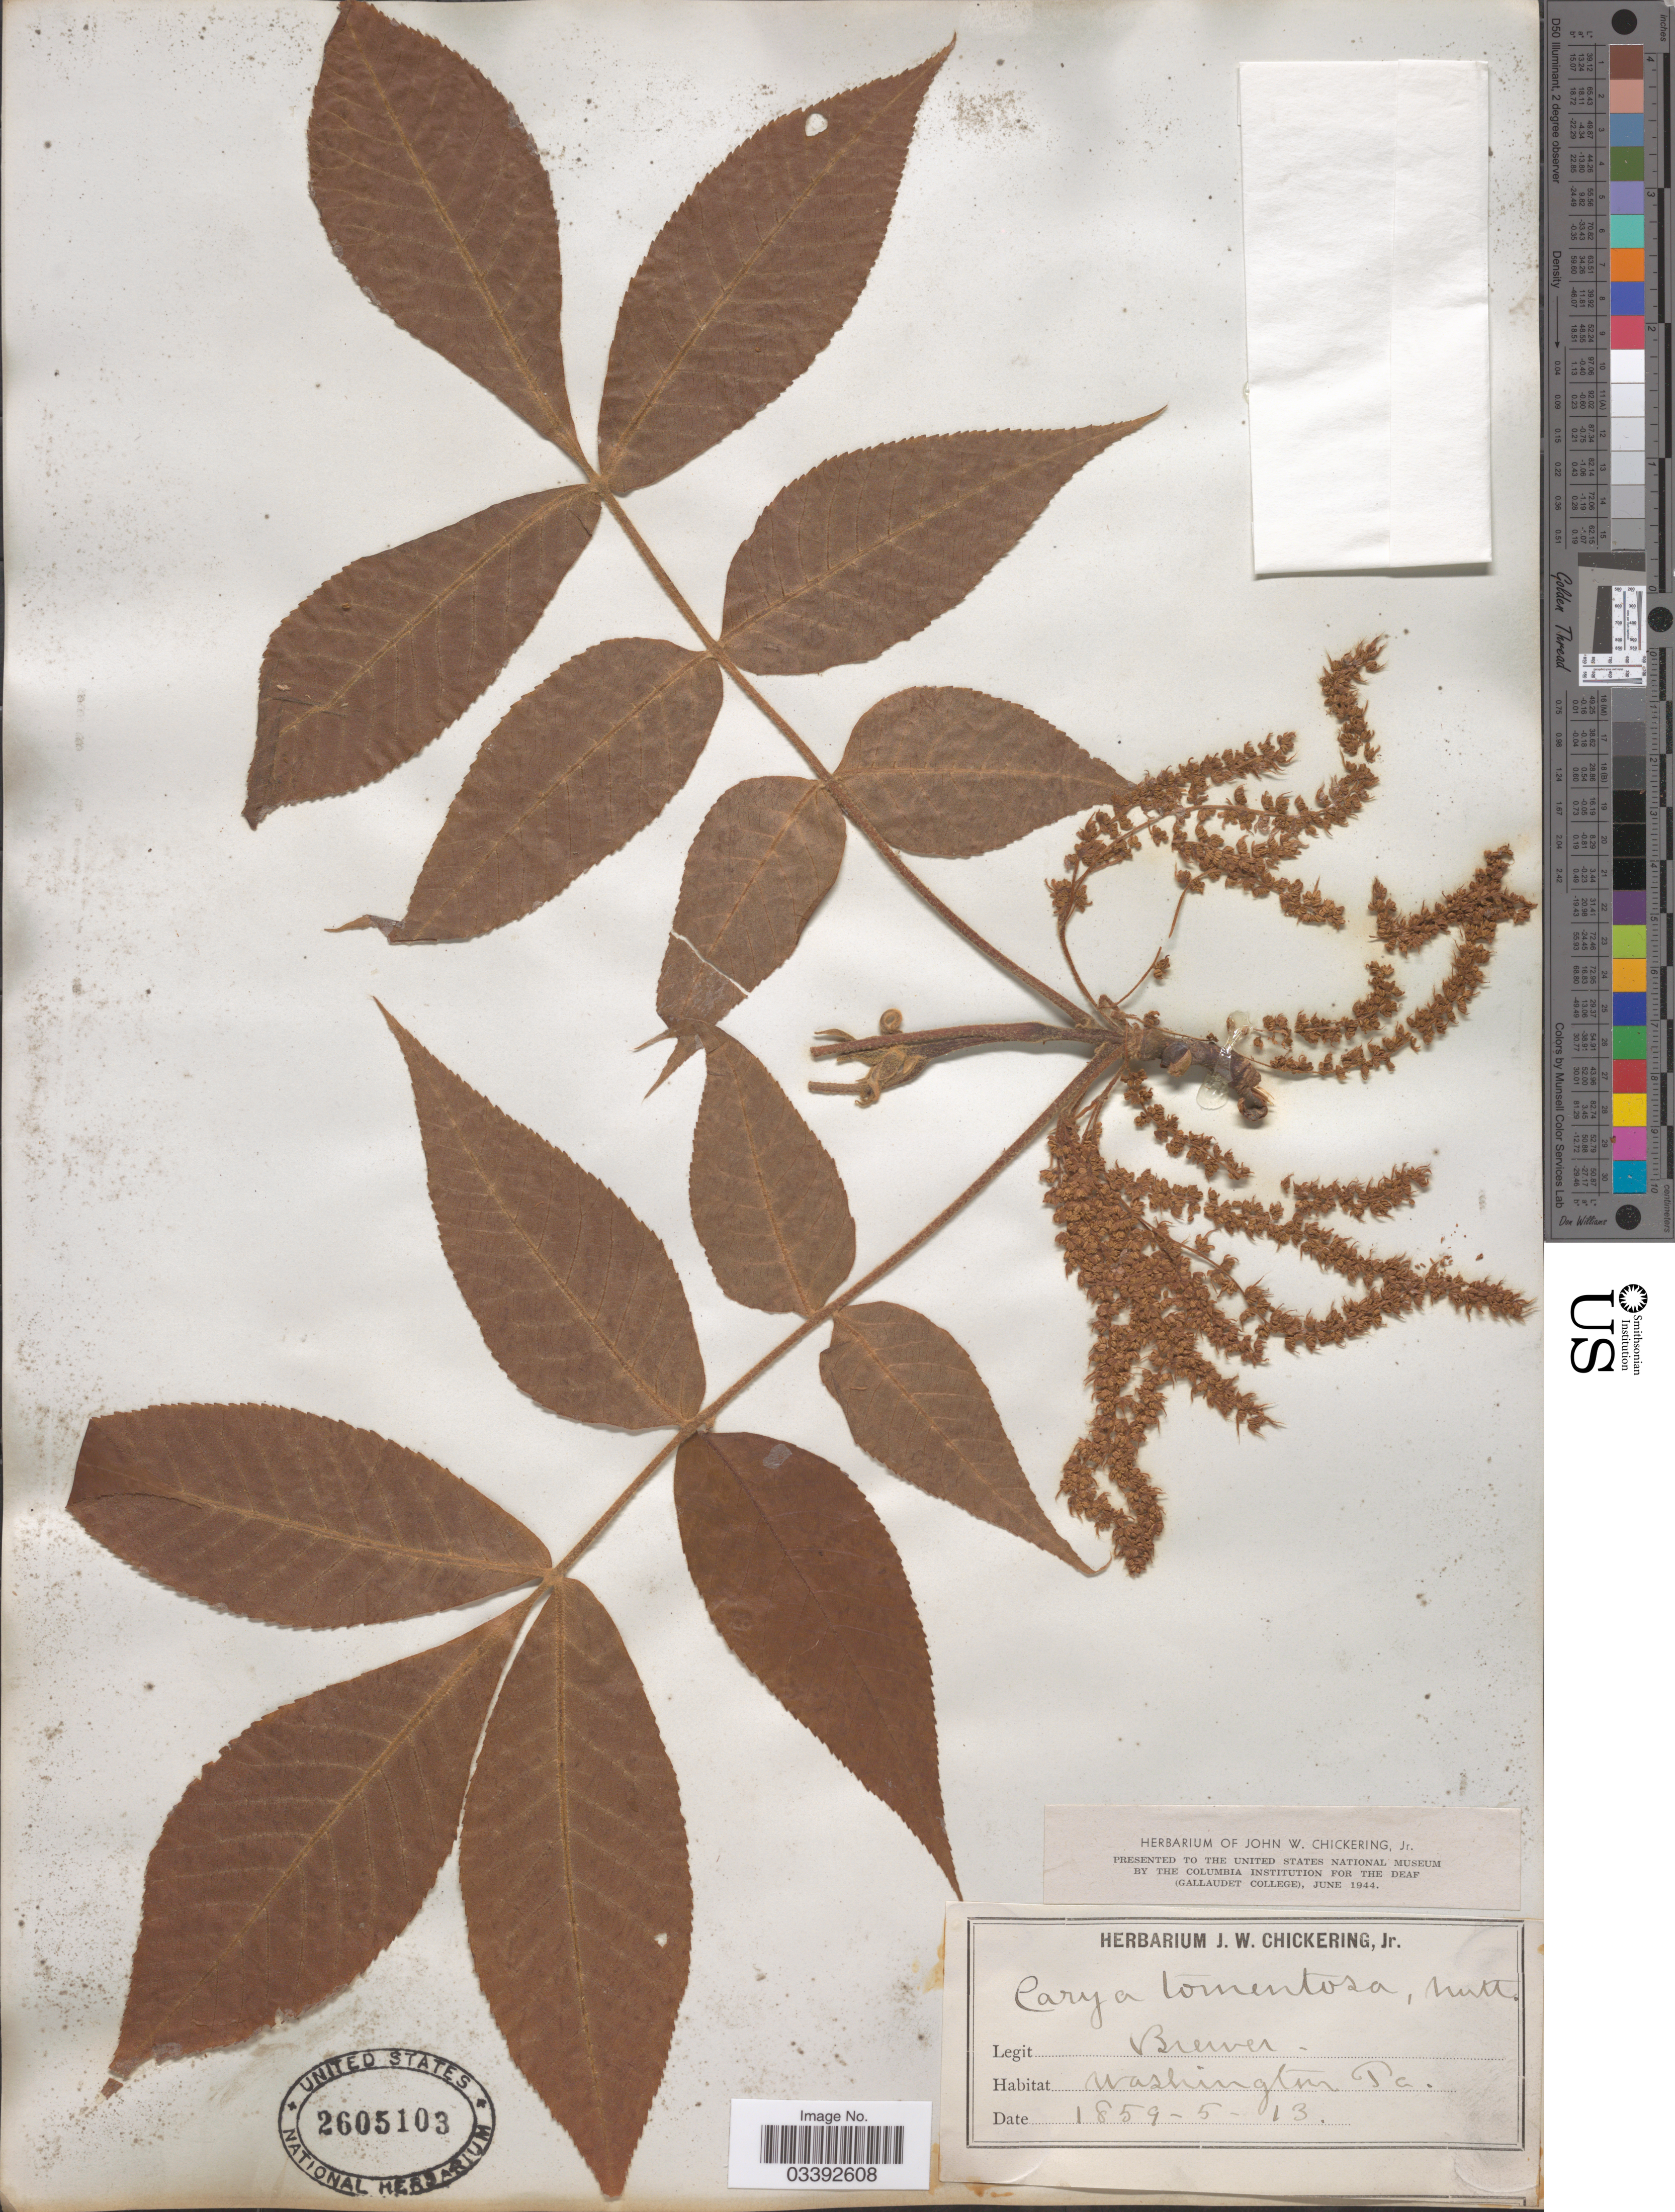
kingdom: Plantae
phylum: Tracheophyta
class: Magnoliopsida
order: Fagales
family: Juglandaceae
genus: Carya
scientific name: Carya tomentosa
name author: (Lam.) Nutt.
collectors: ex herb. J.W. Chickering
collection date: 1859-05-13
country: United States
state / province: Pennsylvania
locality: Washington Pa.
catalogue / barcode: US 2605103